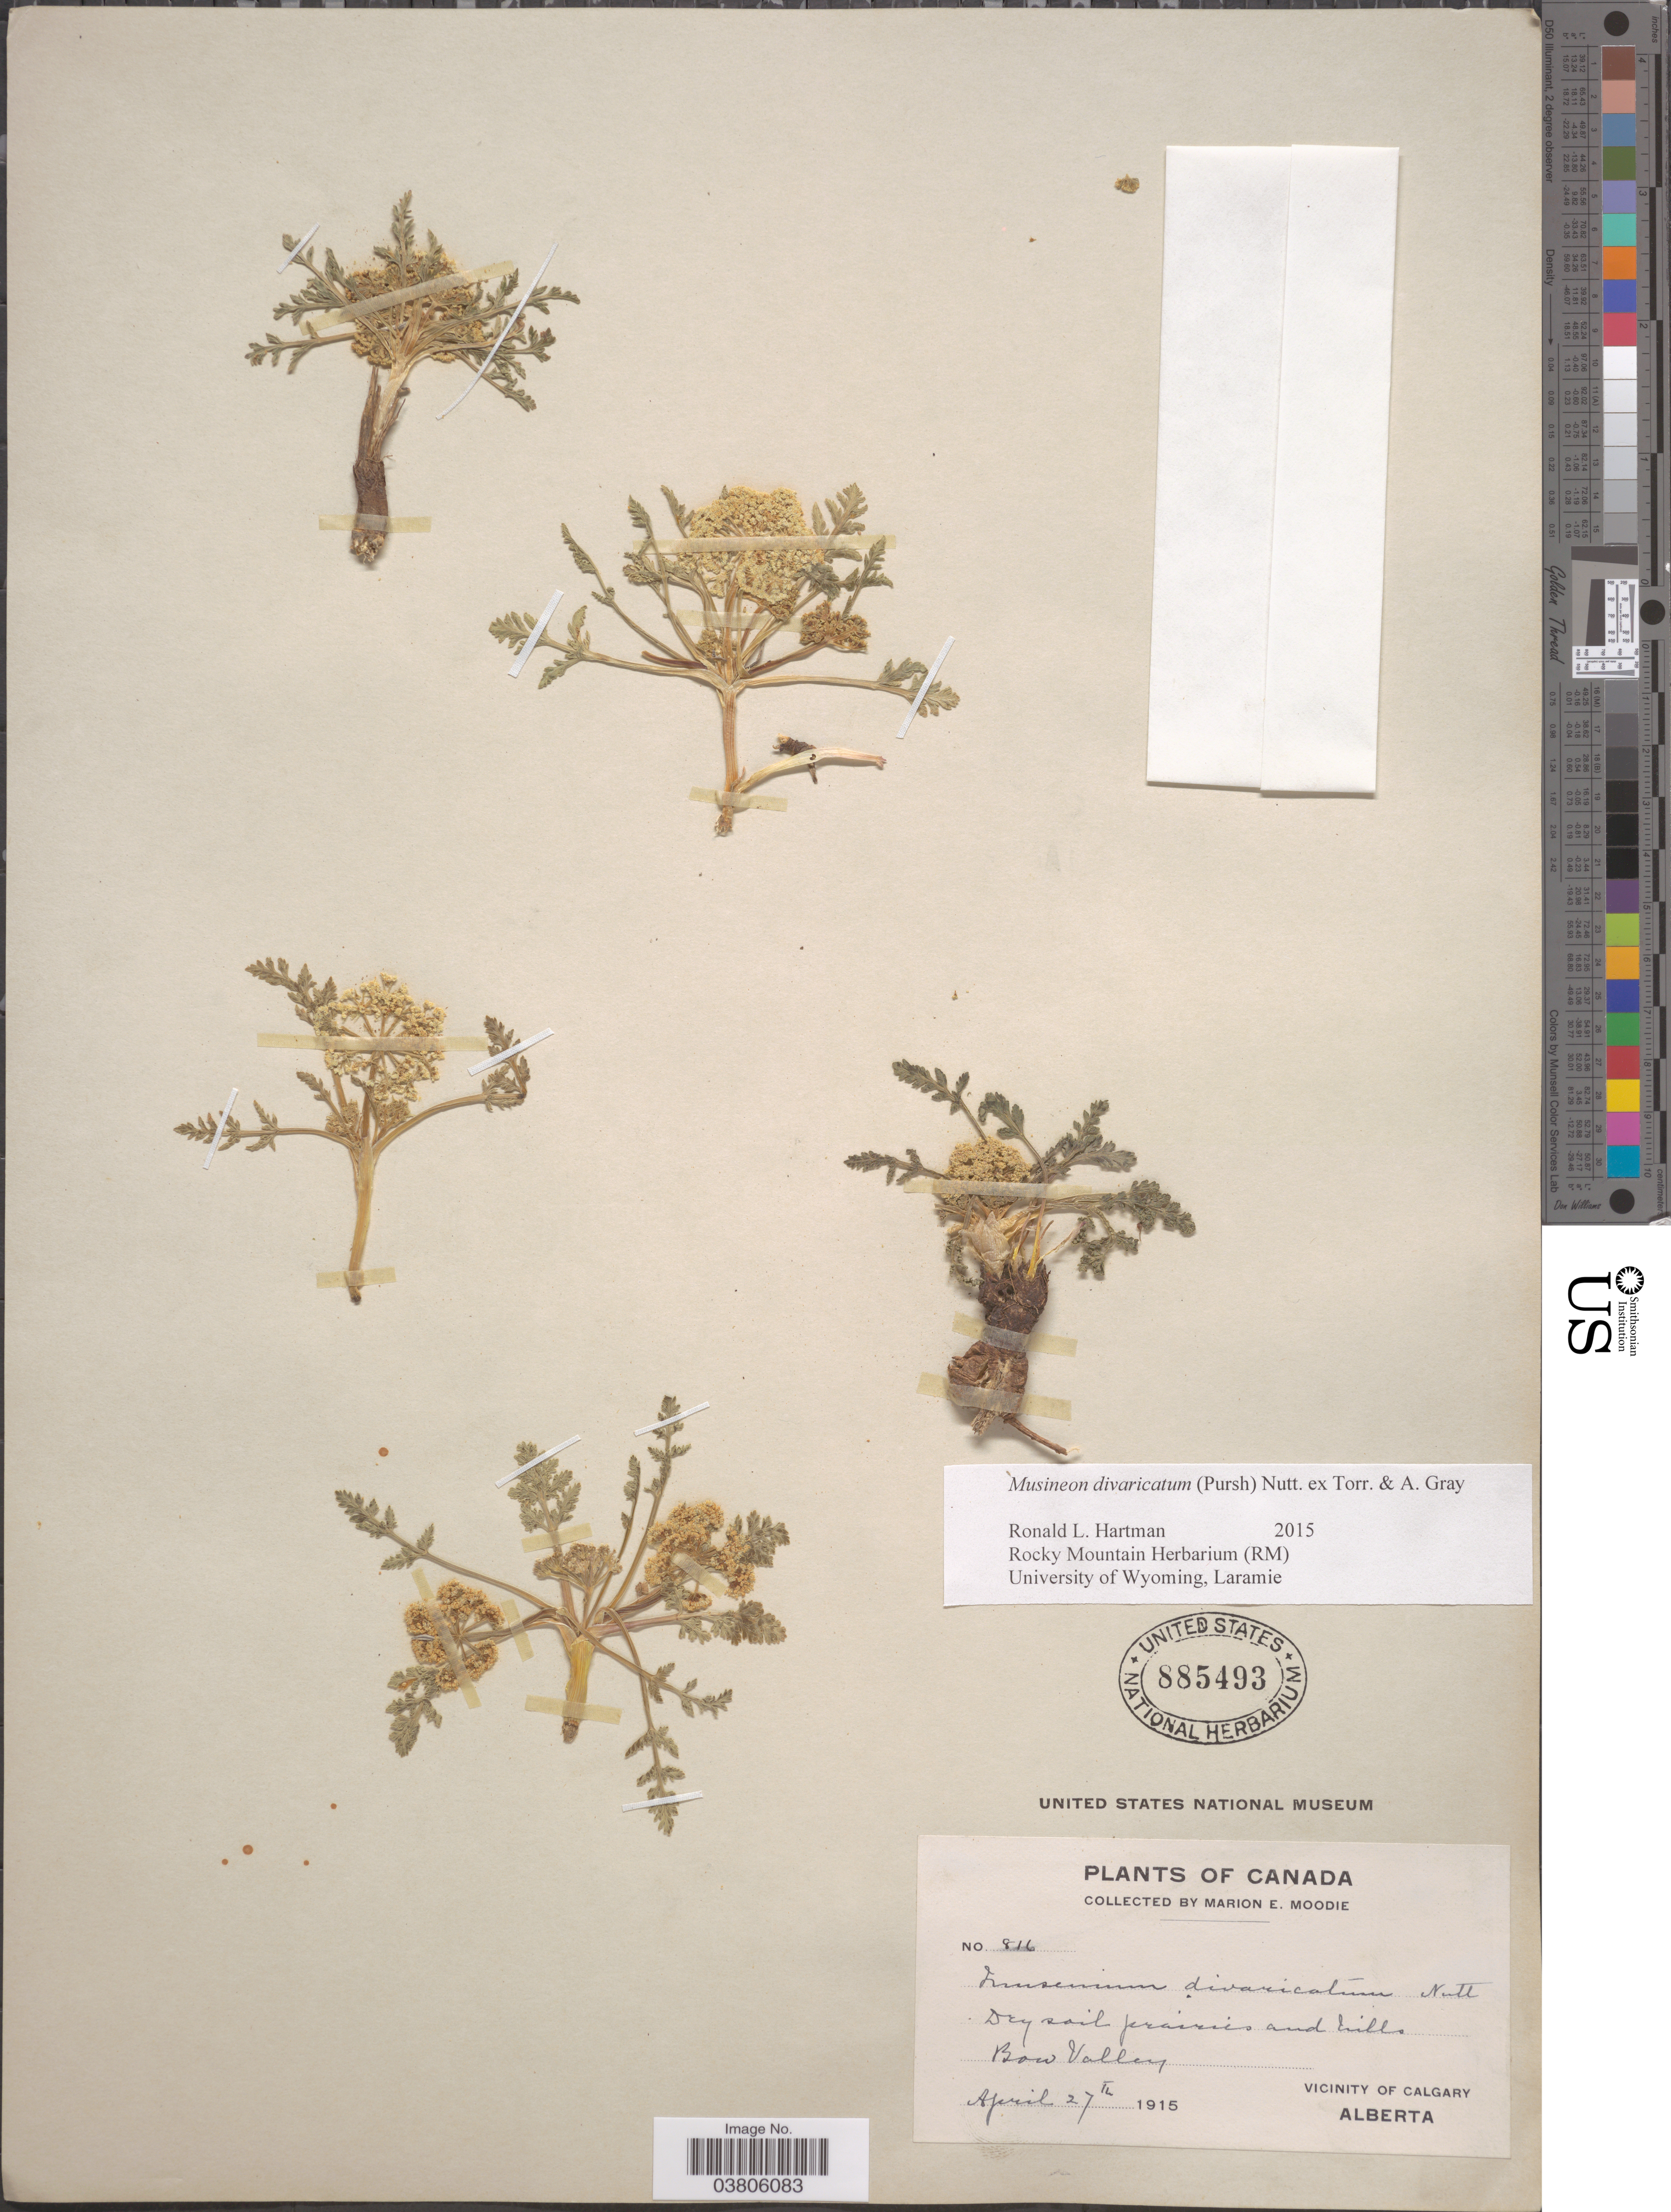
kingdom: Plantae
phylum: Tracheophyta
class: Magnoliopsida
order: Apiales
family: Apiaceae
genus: Musineon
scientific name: Musineon divaricatum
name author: (Pursh) Nutt.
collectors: M. E. Moodie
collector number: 816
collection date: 1915-04-27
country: Canada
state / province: Alberta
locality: Bow Valley. Vicinity of Calgary.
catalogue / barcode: US 885493